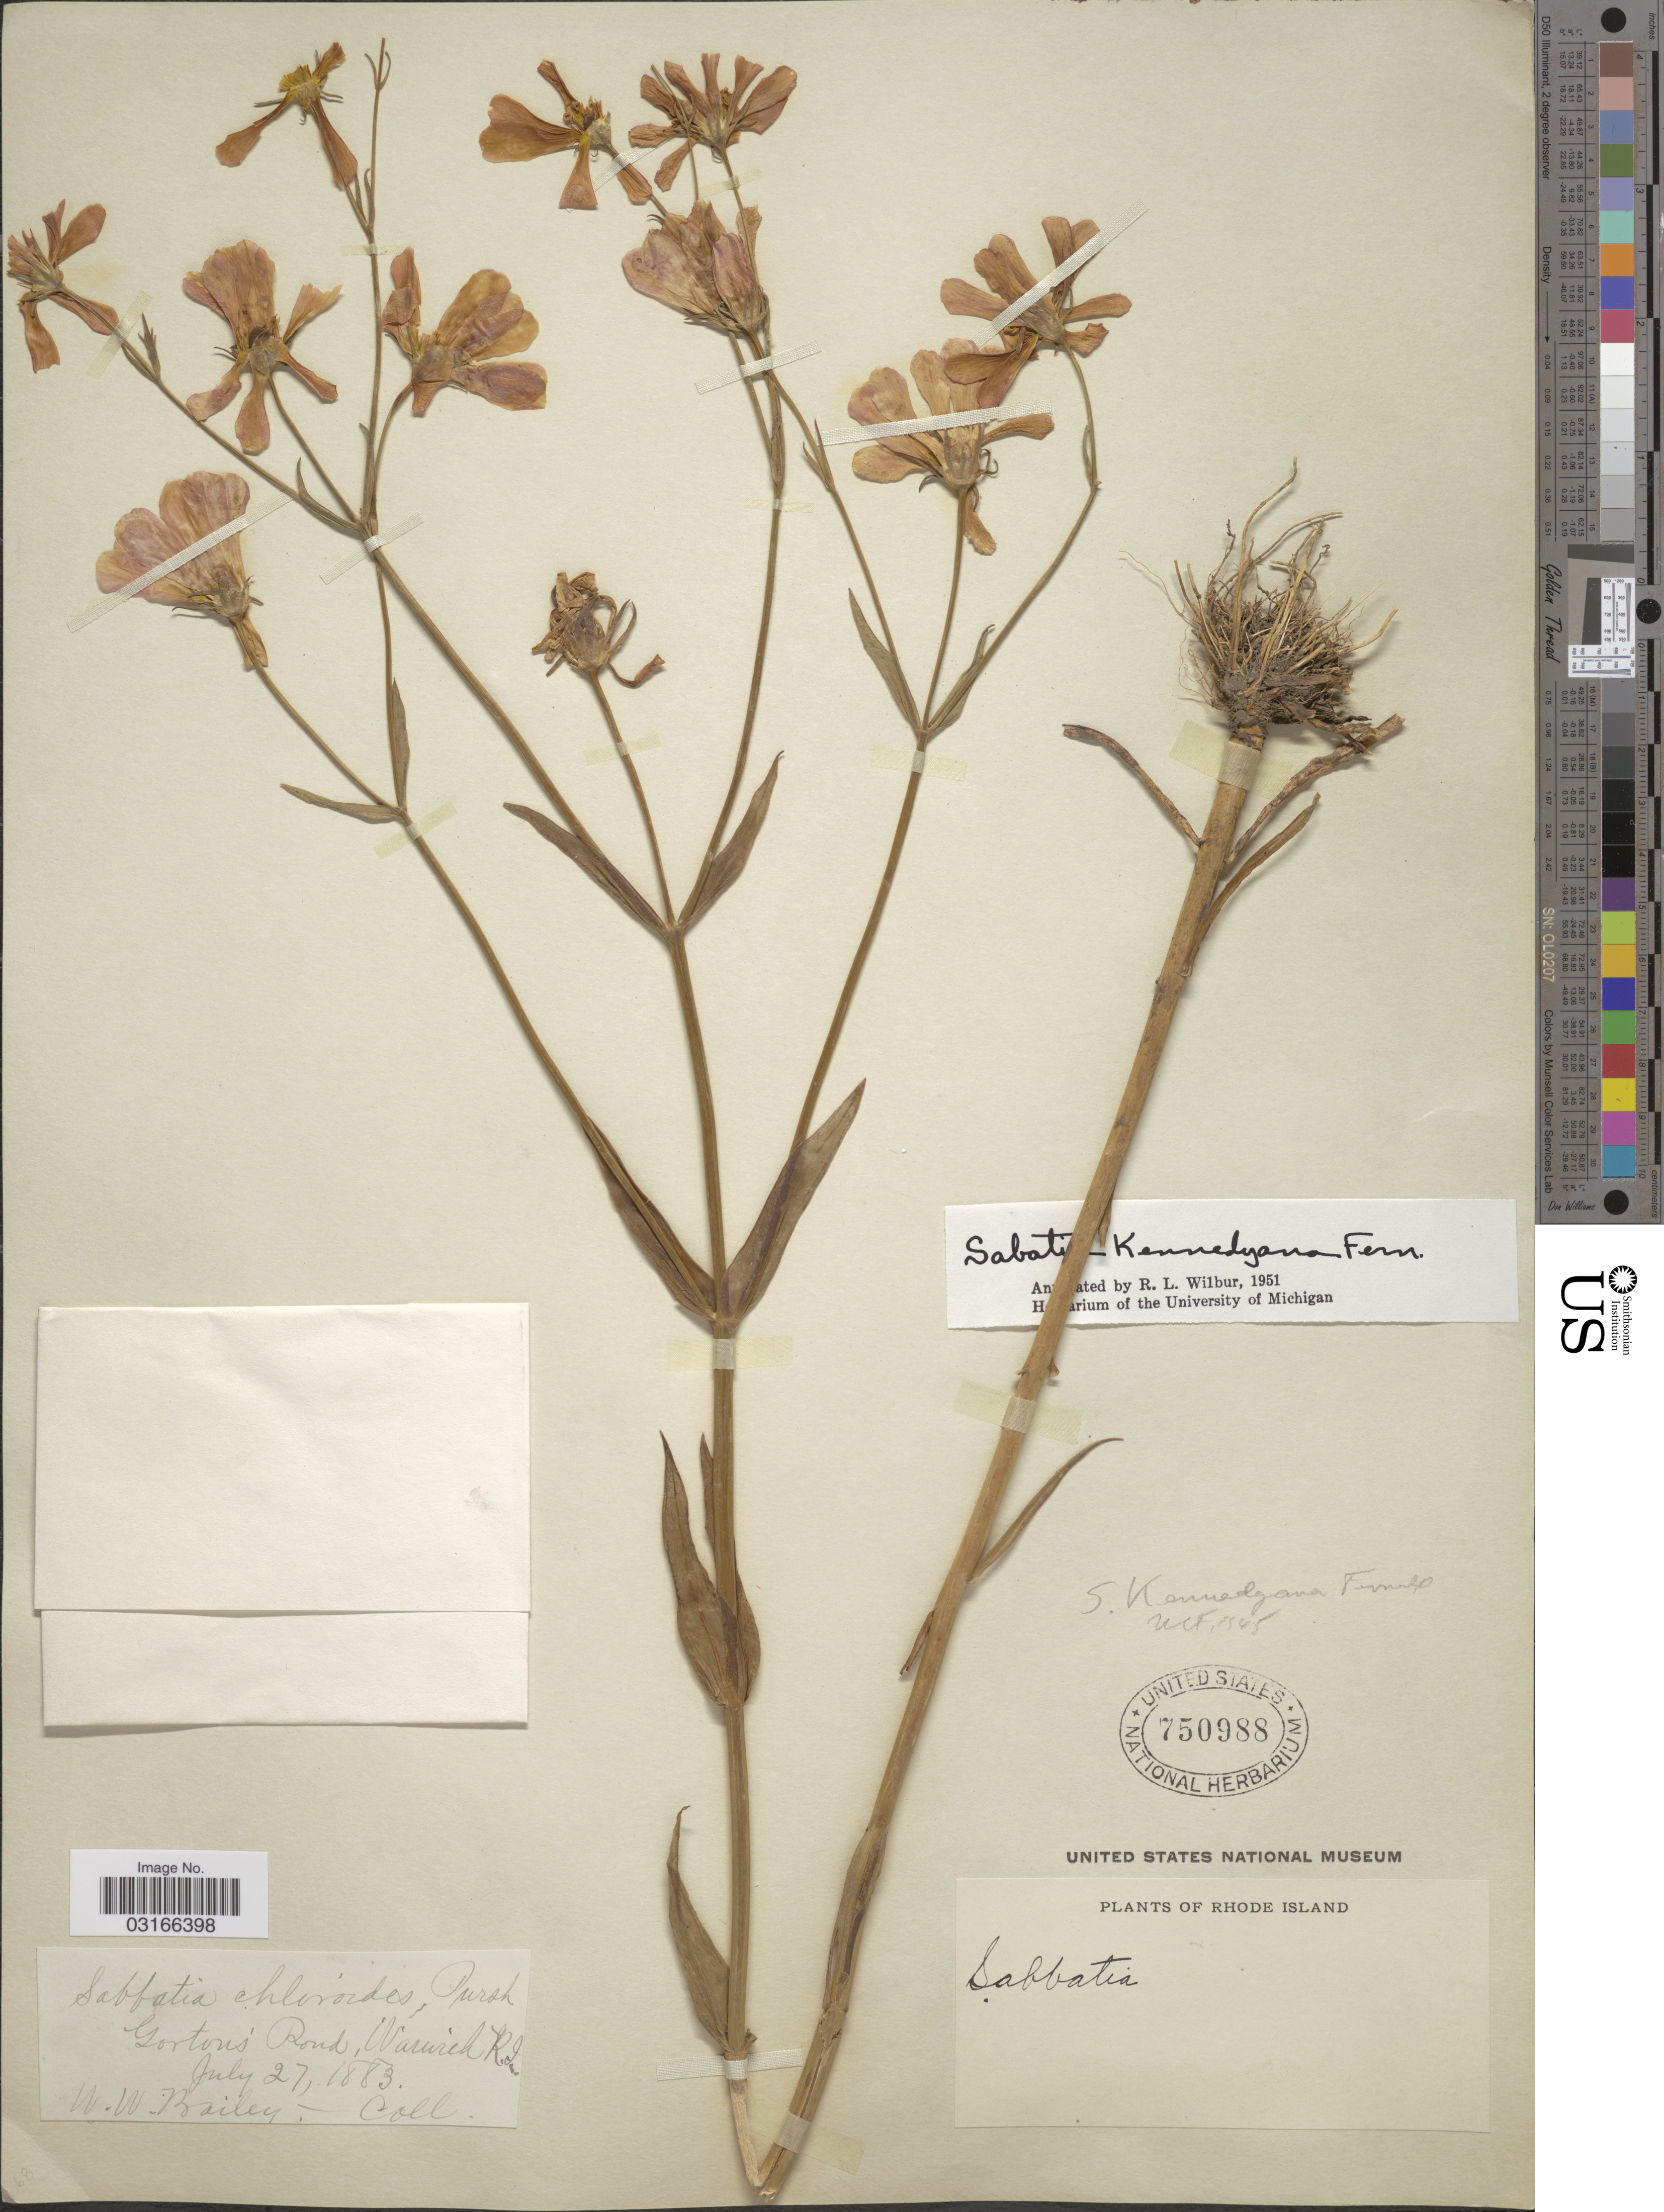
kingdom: Plantae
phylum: Tracheophyta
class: Magnoliopsida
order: Gentianales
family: Gentianaceae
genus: Sabatia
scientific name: Sabatia campestris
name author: Nutt.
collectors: W. W. Bailey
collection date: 1883-07-27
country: United States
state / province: Rhode Island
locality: Gorton's Pond, Warwick.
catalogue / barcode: US 750988